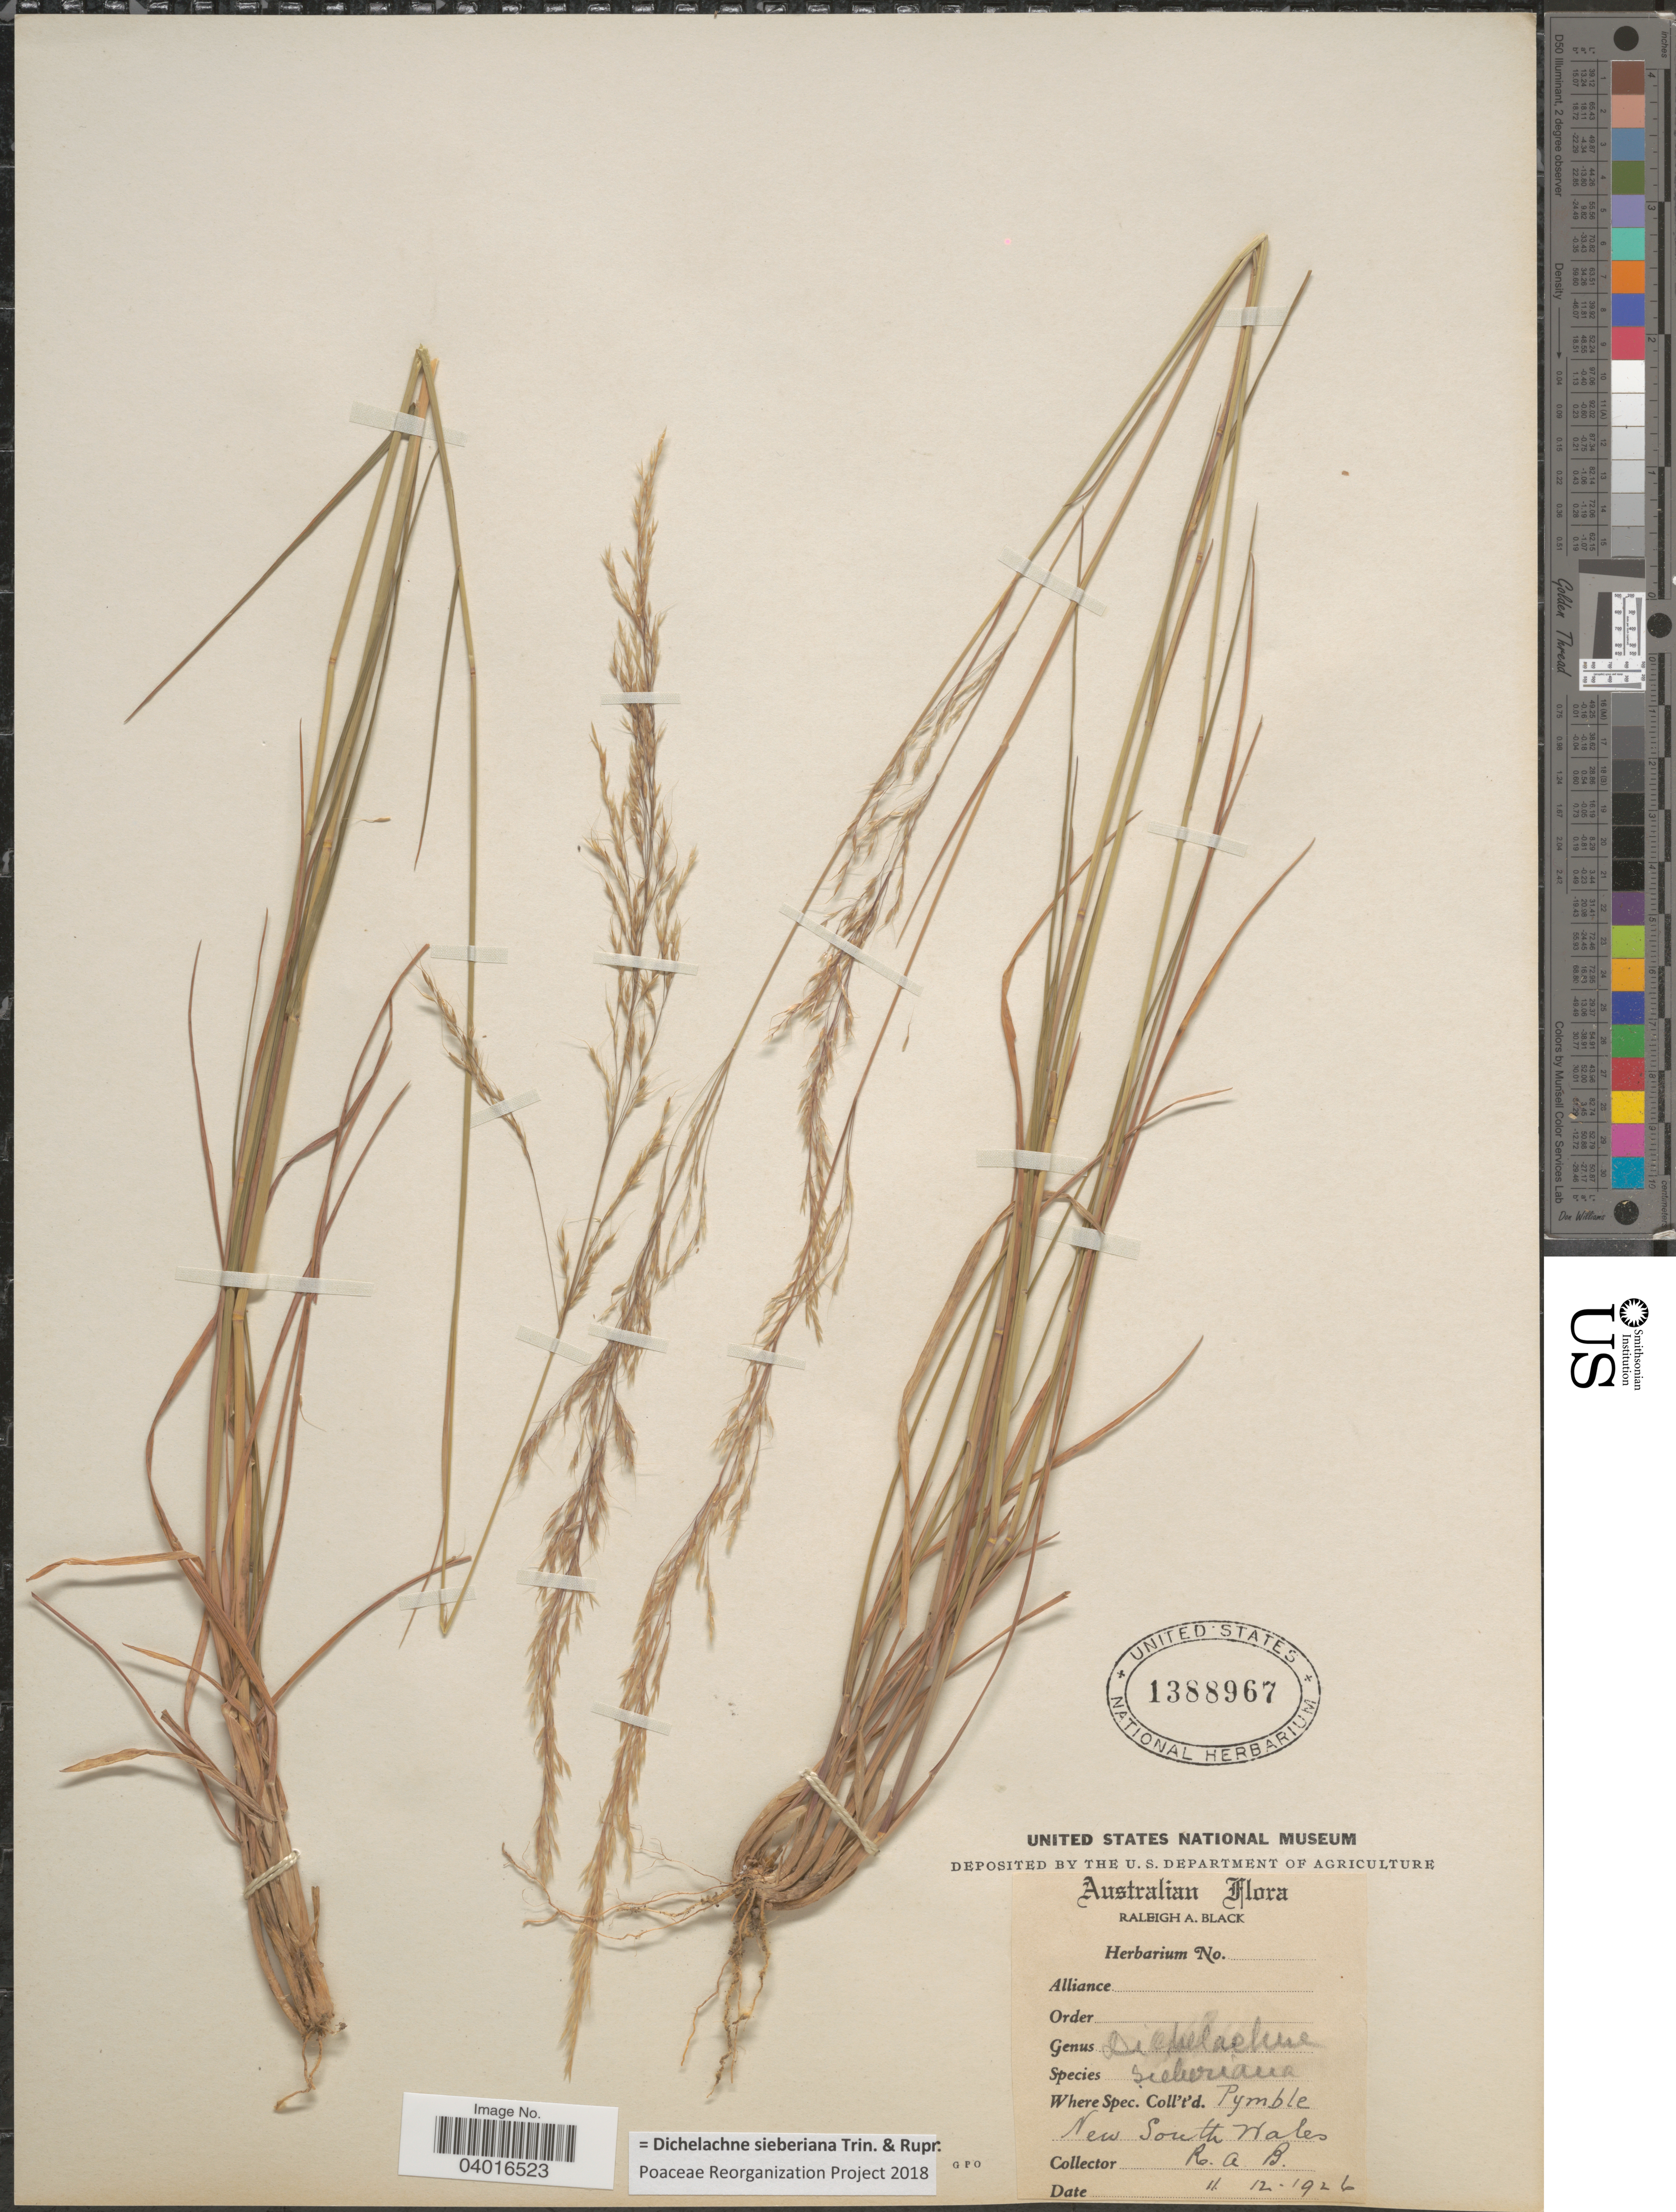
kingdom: Plantae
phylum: Tracheophyta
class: Liliopsida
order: Poales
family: Poaceae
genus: Dichelachne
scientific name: Dichelachne sieberiana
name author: Trin. & Rupr.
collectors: R. A. Black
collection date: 1926-12-11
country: Australia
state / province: New South Wales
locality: Pymble.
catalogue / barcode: US 1388967